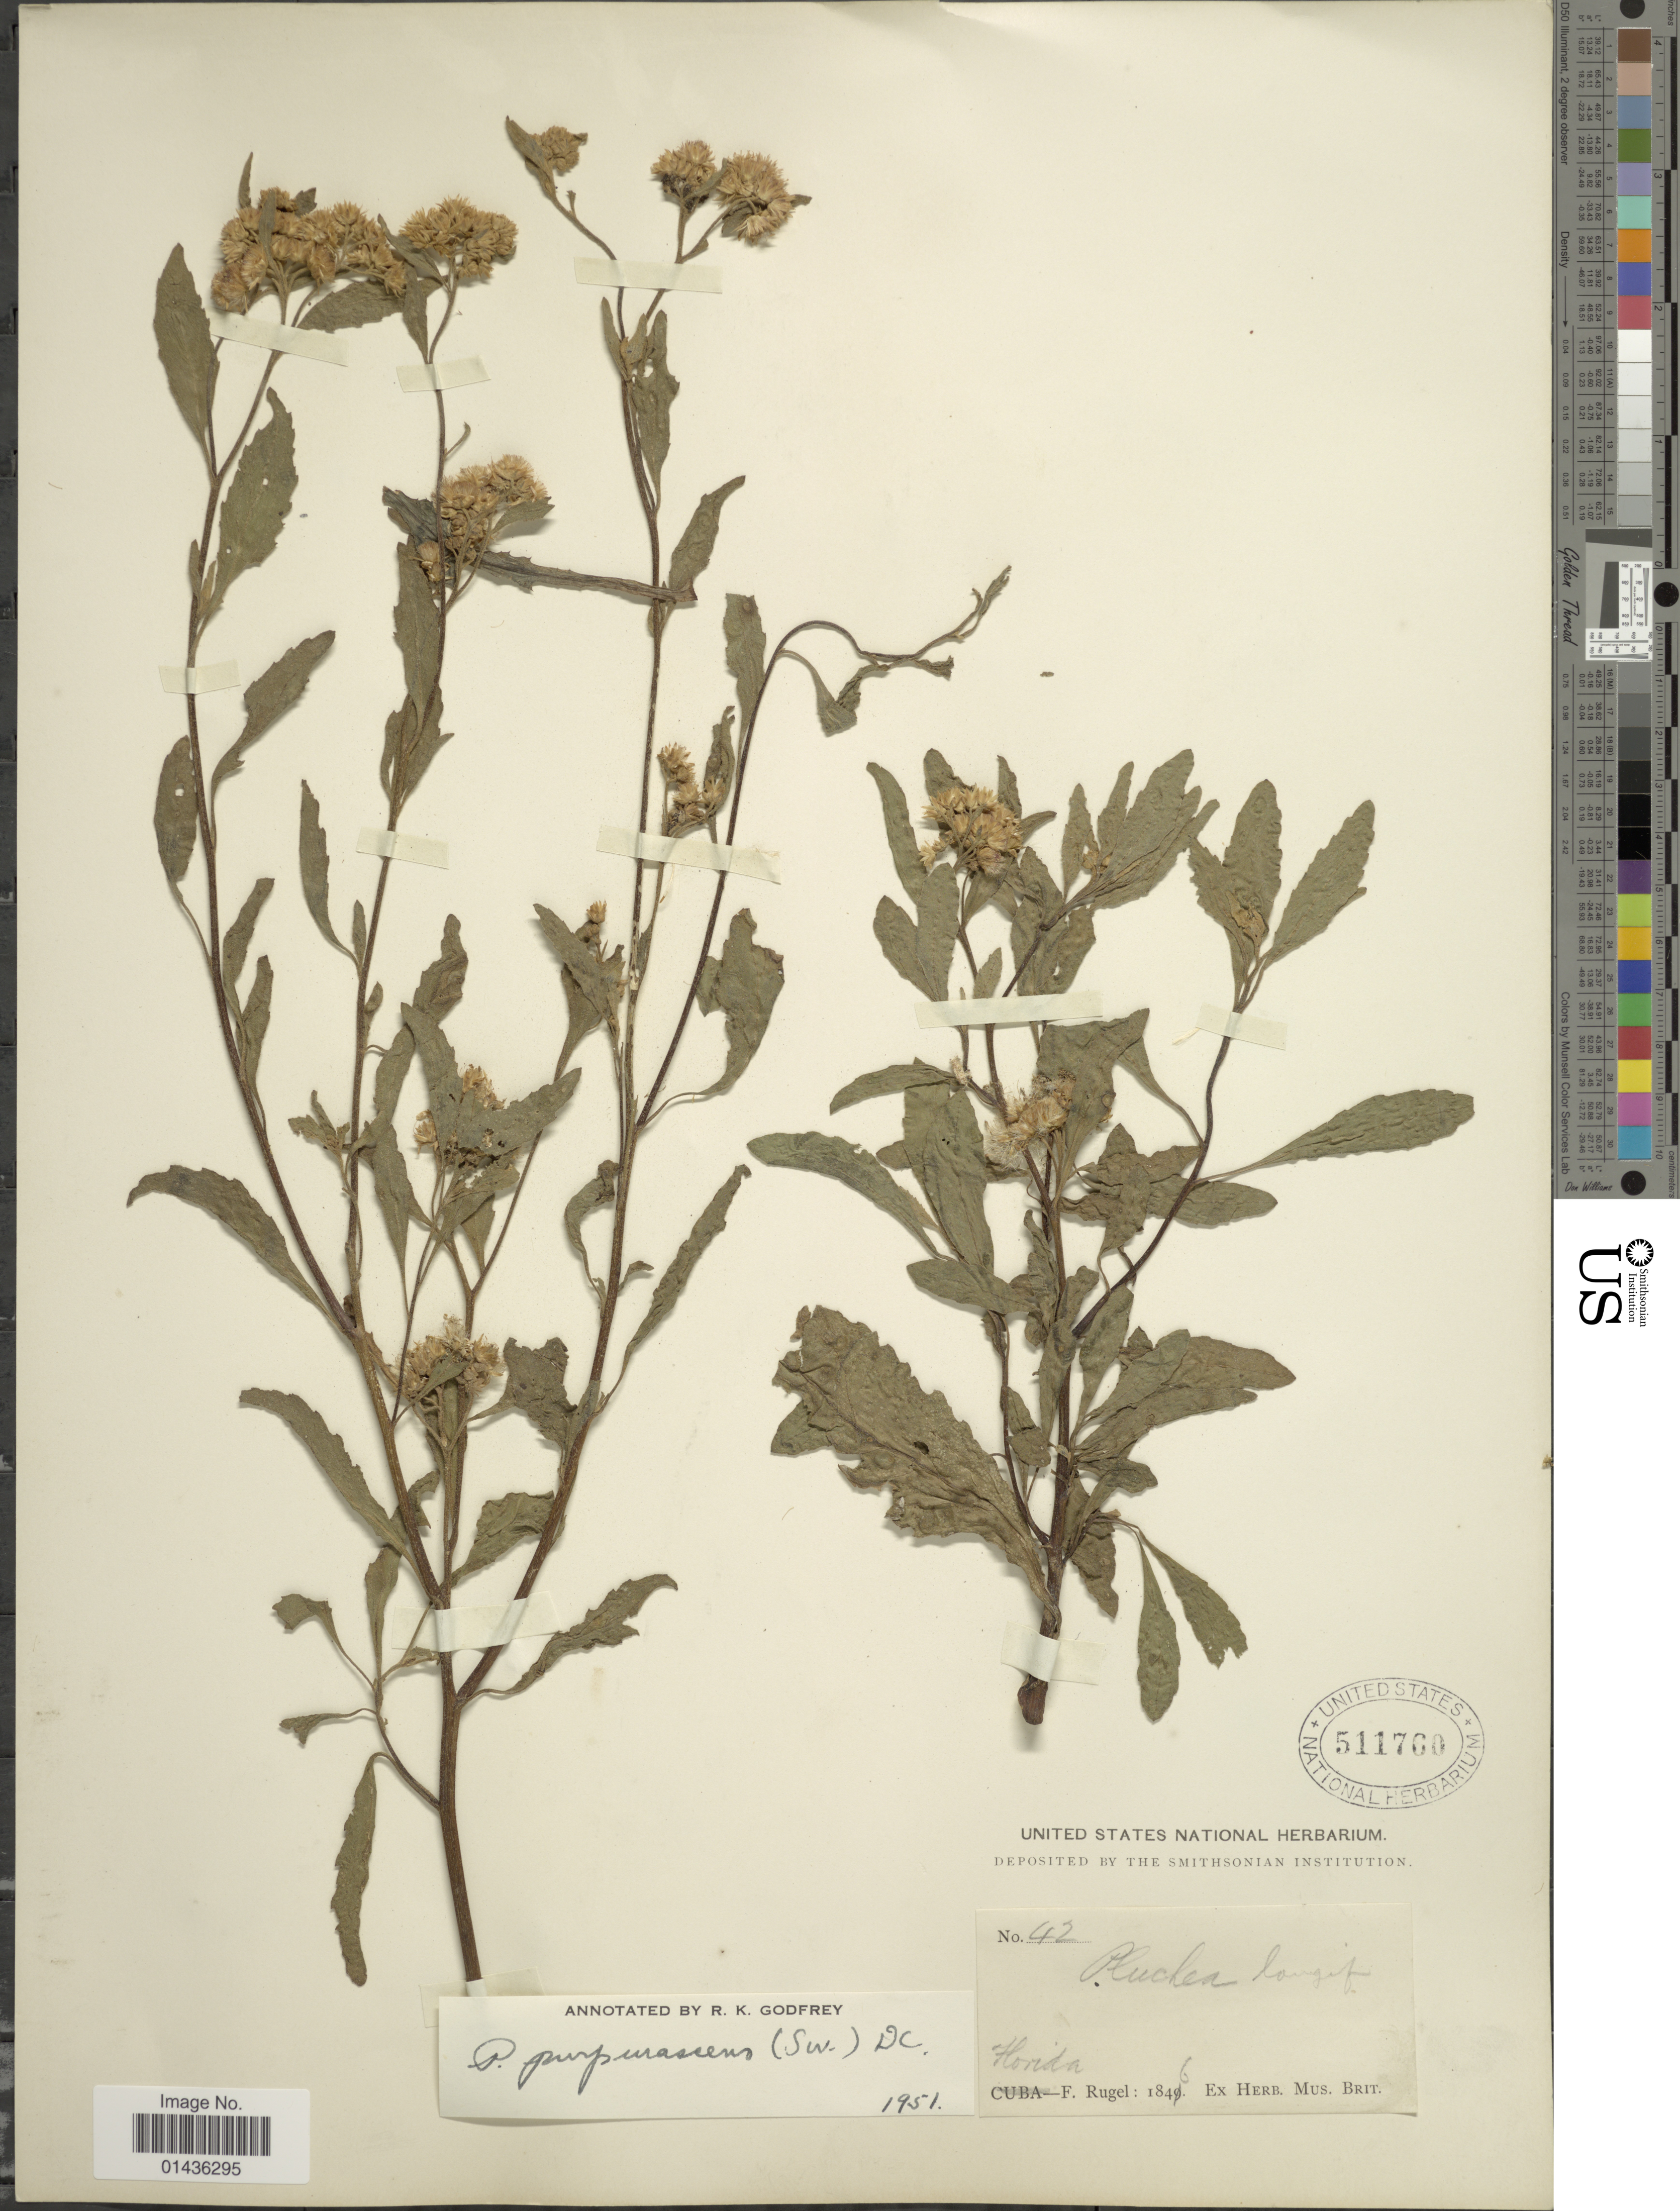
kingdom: Plantae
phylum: Tracheophyta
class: Magnoliopsida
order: Asterales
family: Asteraceae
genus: Pluchea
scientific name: Pluchea odorata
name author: (L.) Cass.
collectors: F. Rugel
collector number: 42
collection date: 1846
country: United States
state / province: Florida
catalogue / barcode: US 511760